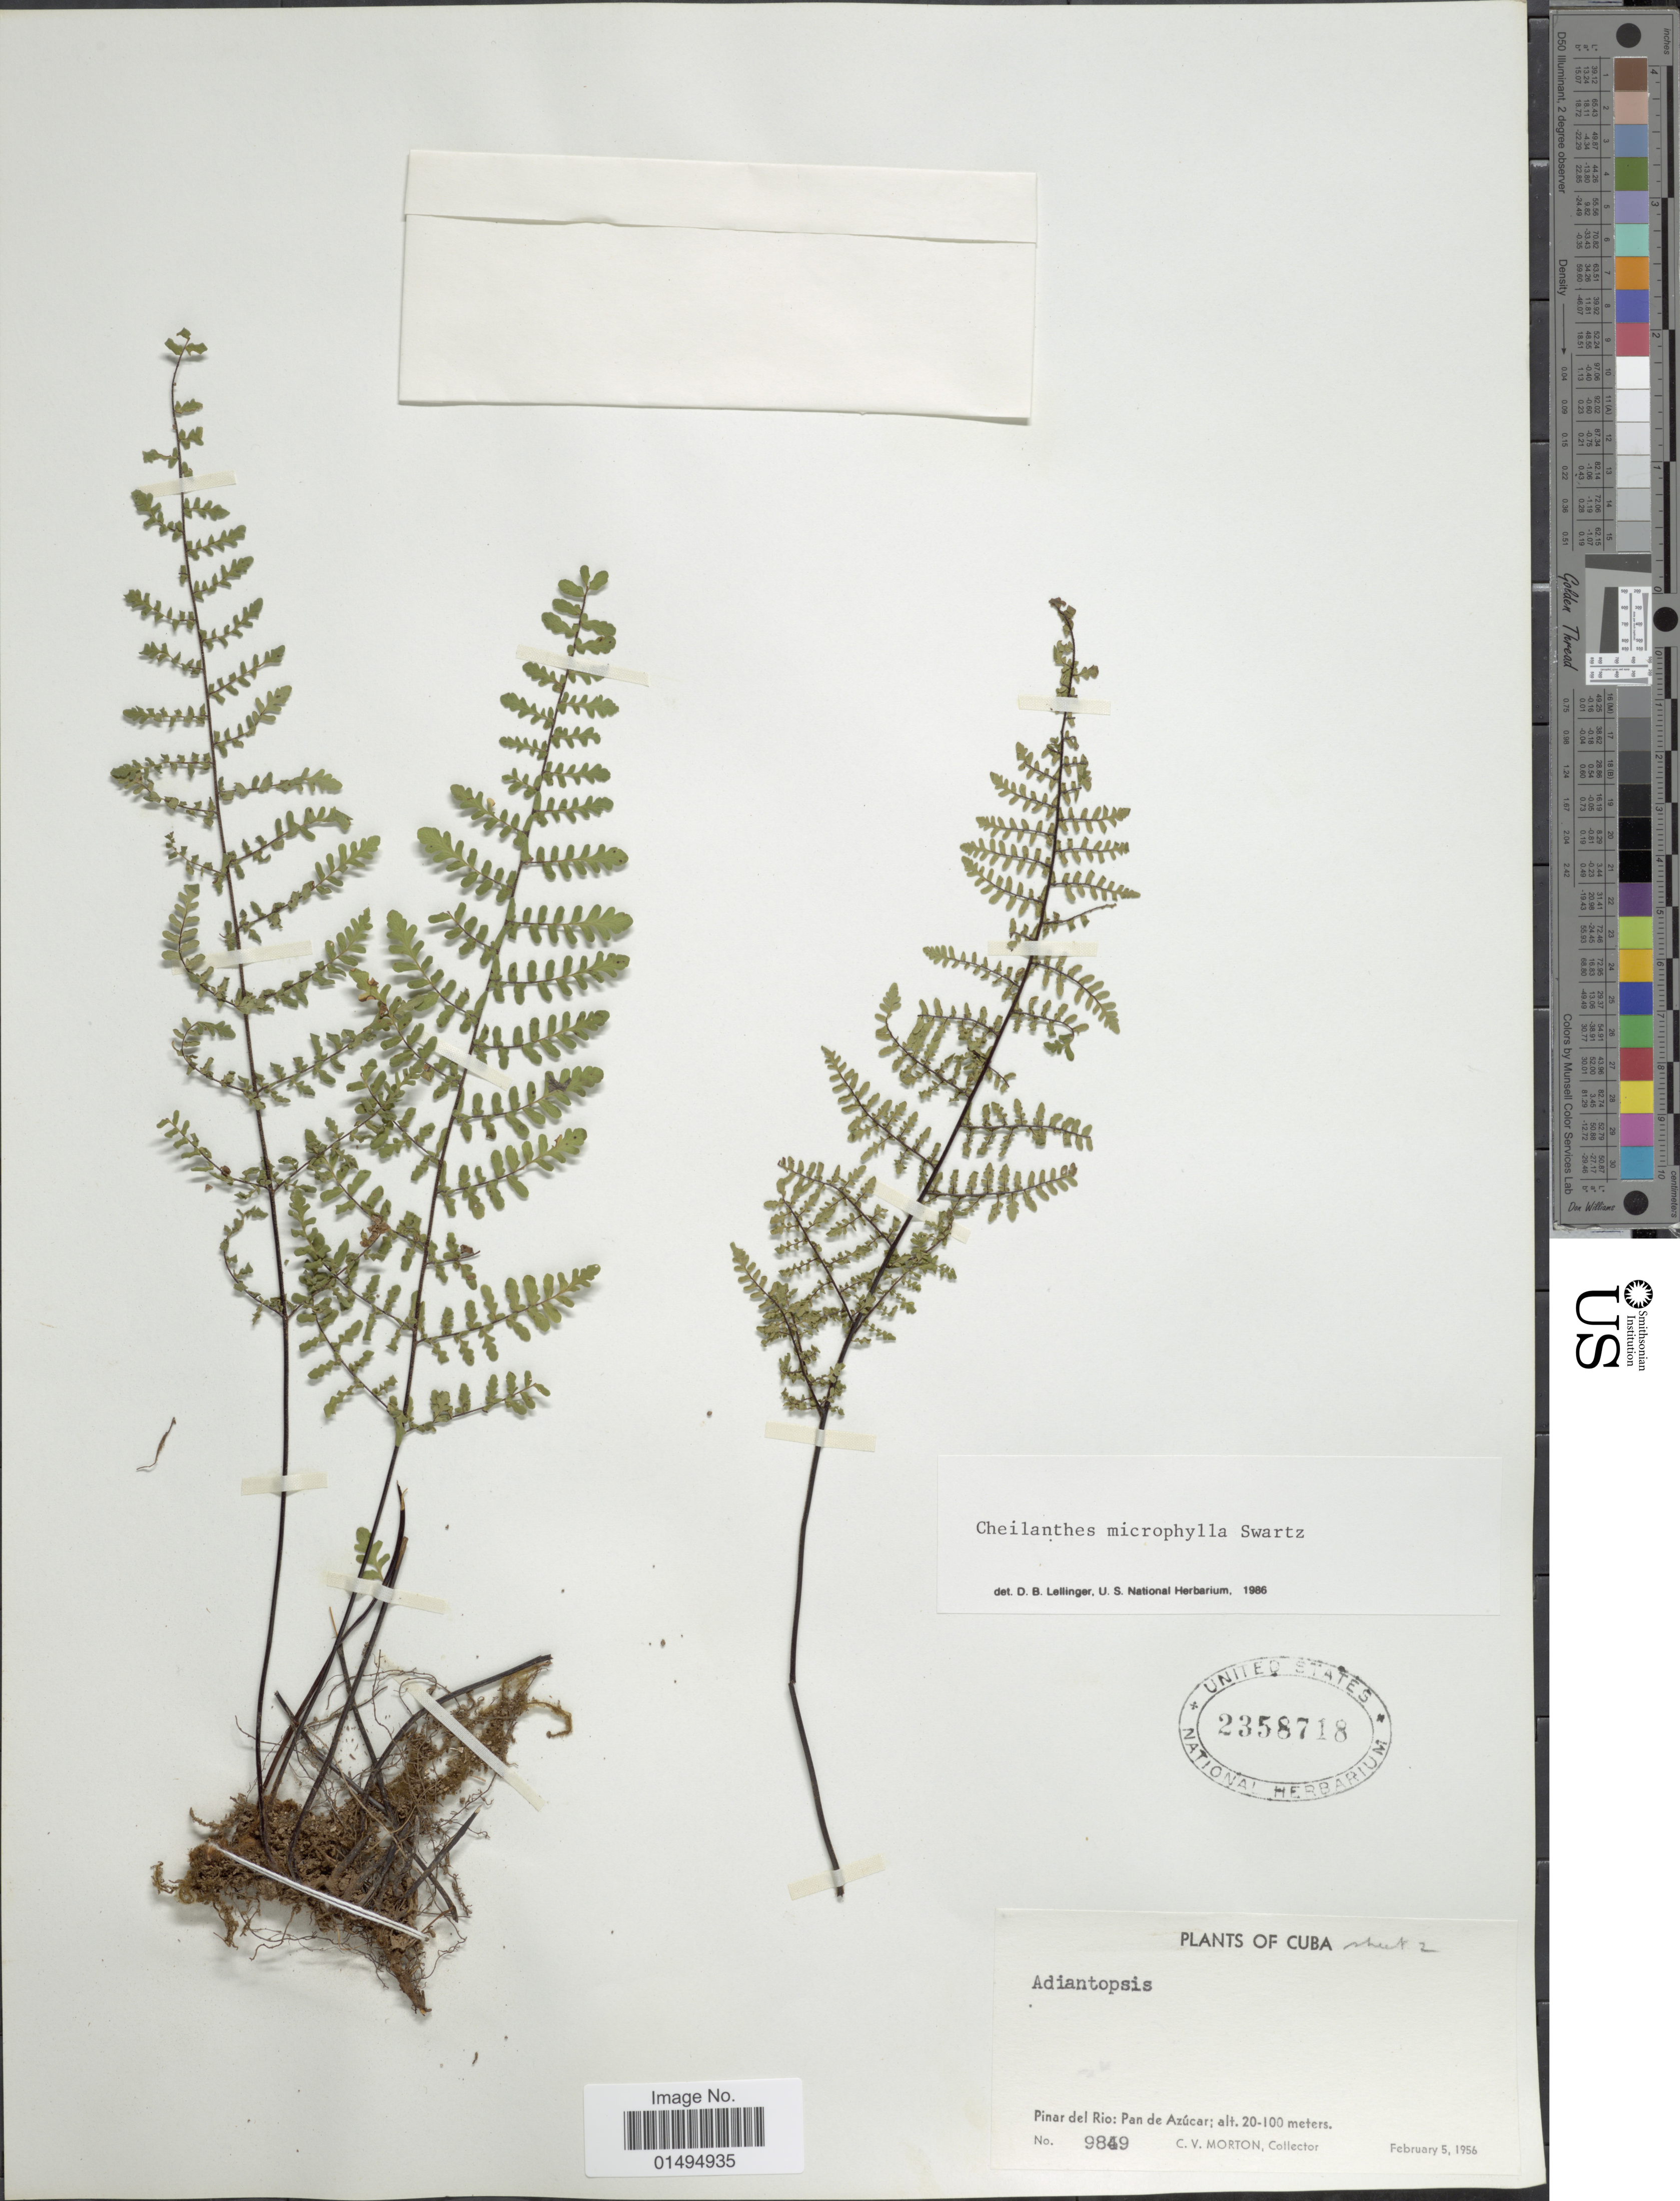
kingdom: Plantae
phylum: Tracheophyta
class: Polypodiopsida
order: Polypodiales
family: Pteridaceae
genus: Myriopteris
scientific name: Myriopteris microphylla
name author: (Sw.) Grusz & Windham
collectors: C. V. Morton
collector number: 9849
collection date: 1956-02-05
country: Cuba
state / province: Pinar del Río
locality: Pinar del Rio: Pan de Azucar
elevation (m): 20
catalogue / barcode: US 2358718